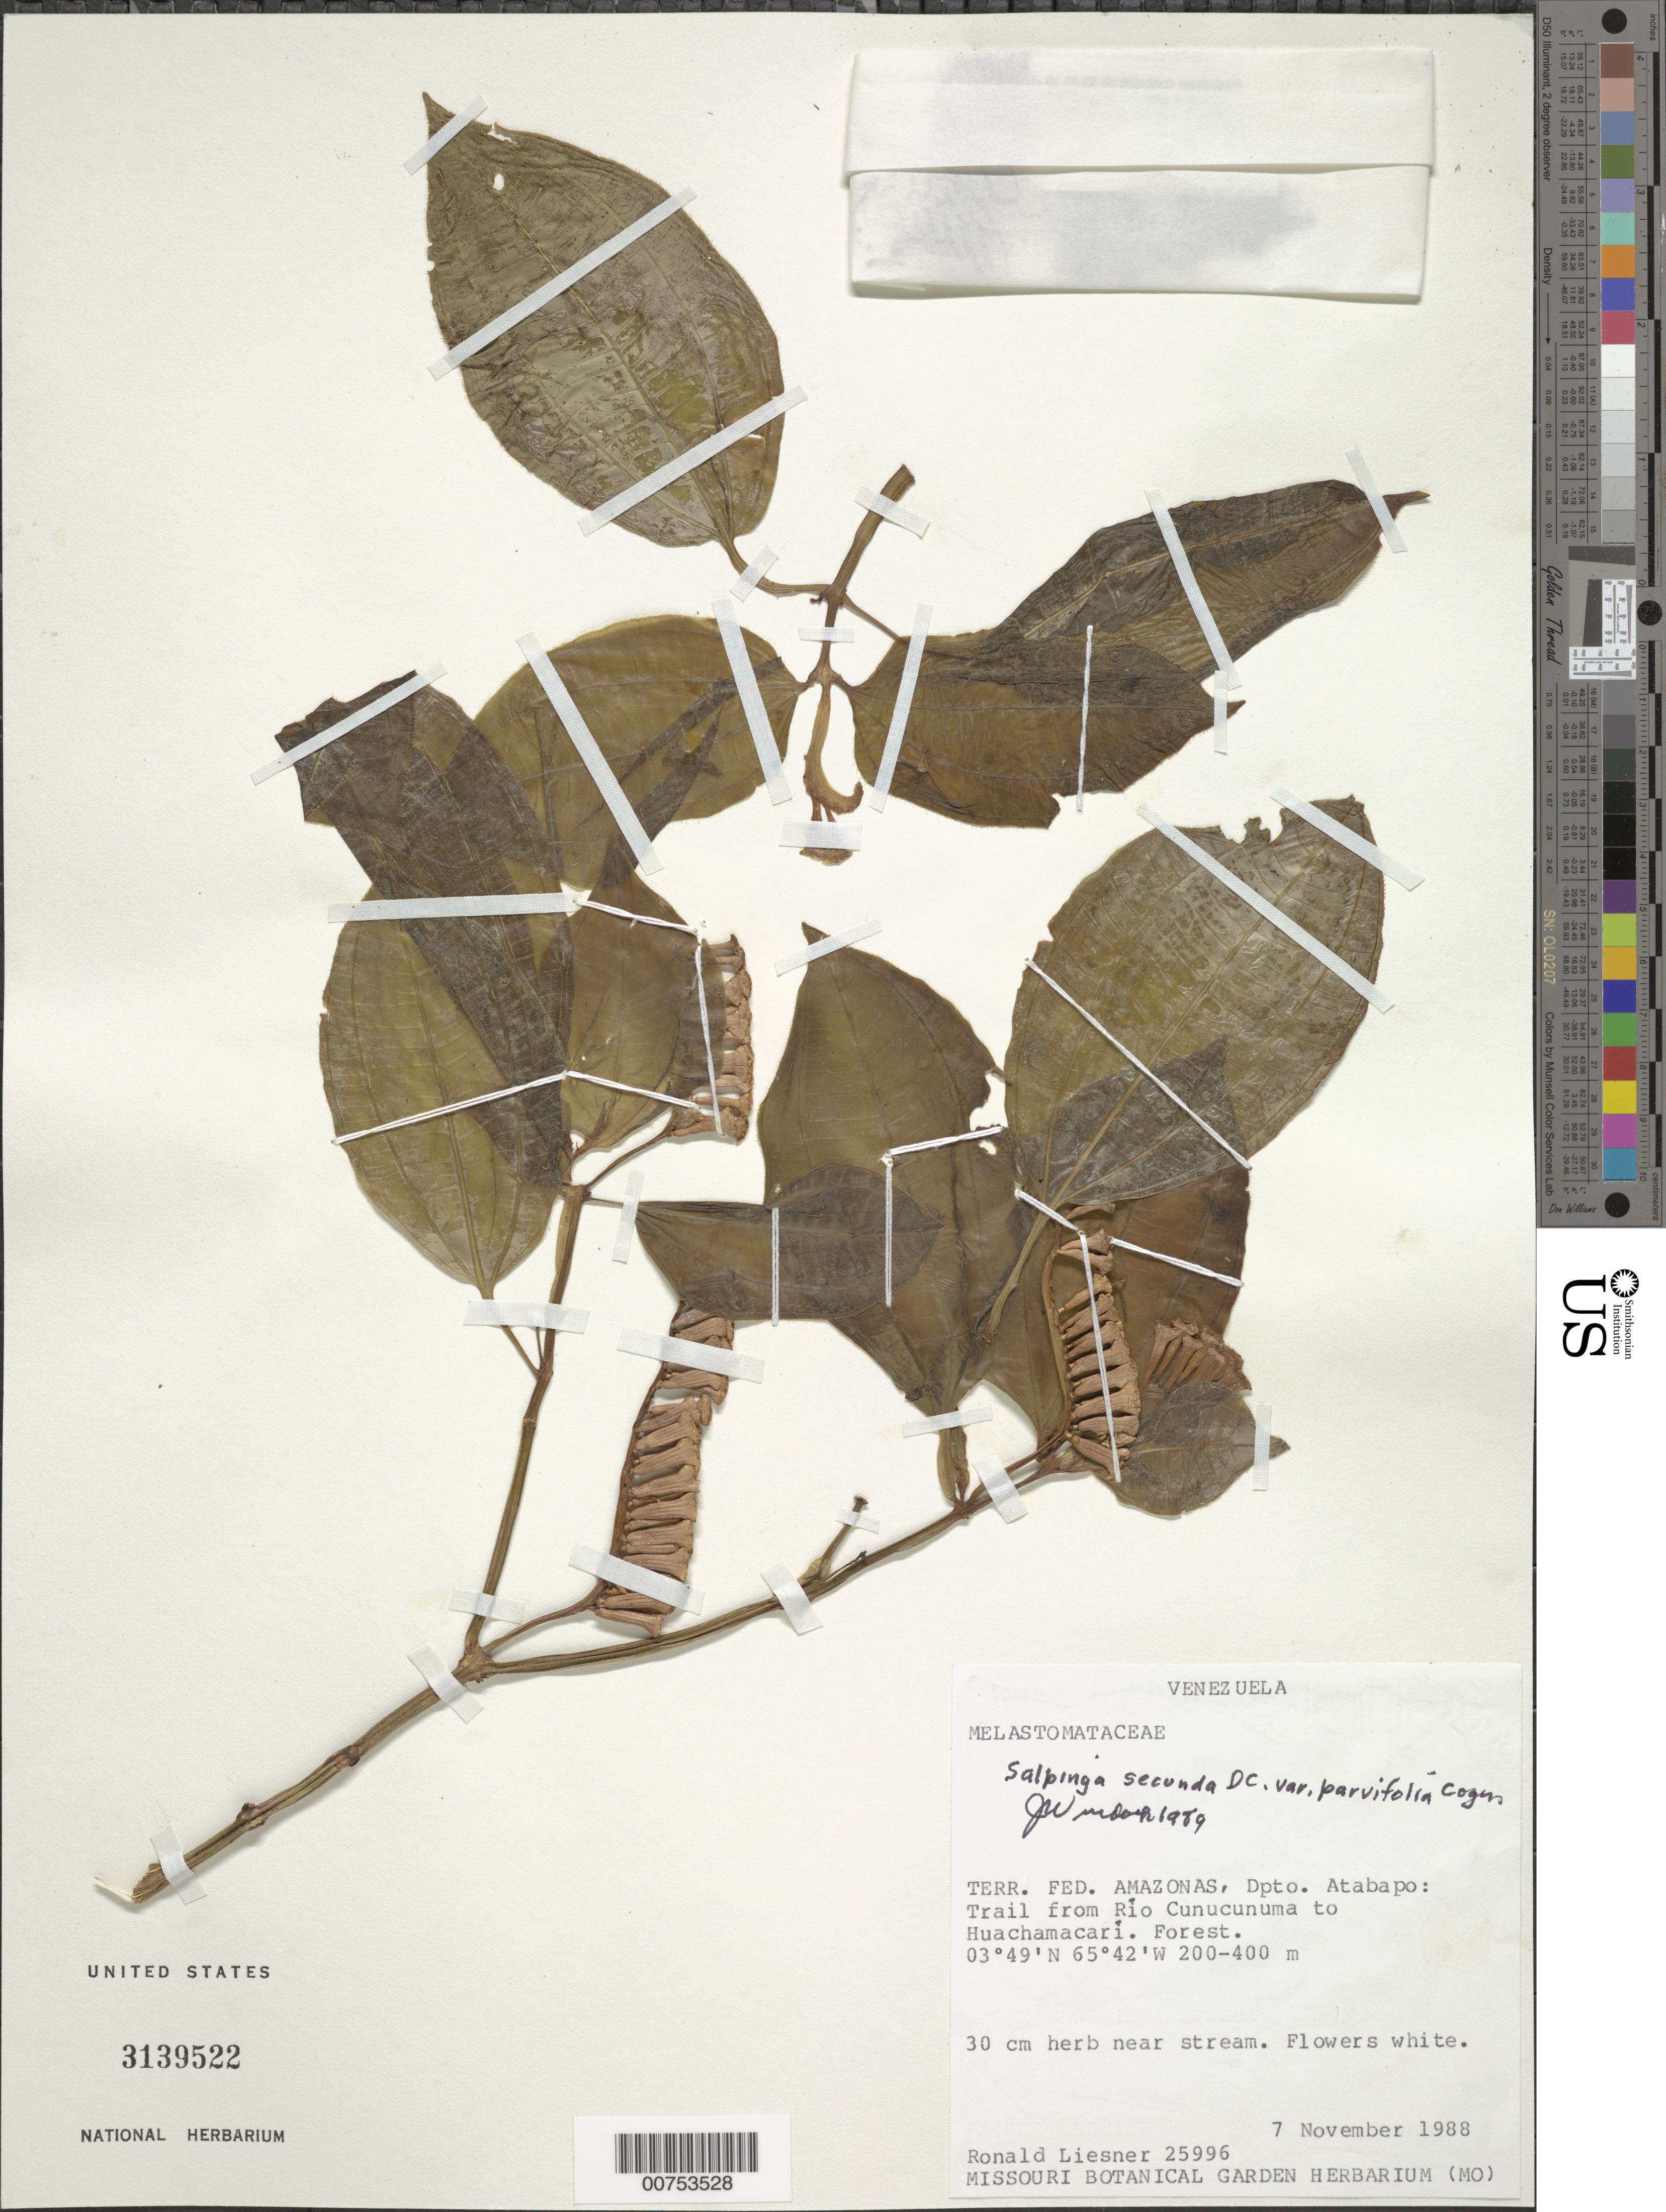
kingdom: Plantae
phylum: Tracheophyta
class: Magnoliopsida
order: Myrtales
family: Melastomataceae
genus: Salpinga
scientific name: Salpinga secunda var. parvifolia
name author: Cogn.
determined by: Wurdack, John J., (US), US (UNITED STATES)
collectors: R. L. Liesner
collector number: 25996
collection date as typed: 7-Nov-88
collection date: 1988-11-07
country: Venezuela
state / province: Amazonas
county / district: Atabapo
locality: Río Cunucunuma, trail to Huachamacari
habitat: Forest, near stream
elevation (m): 200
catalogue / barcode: US 3139522